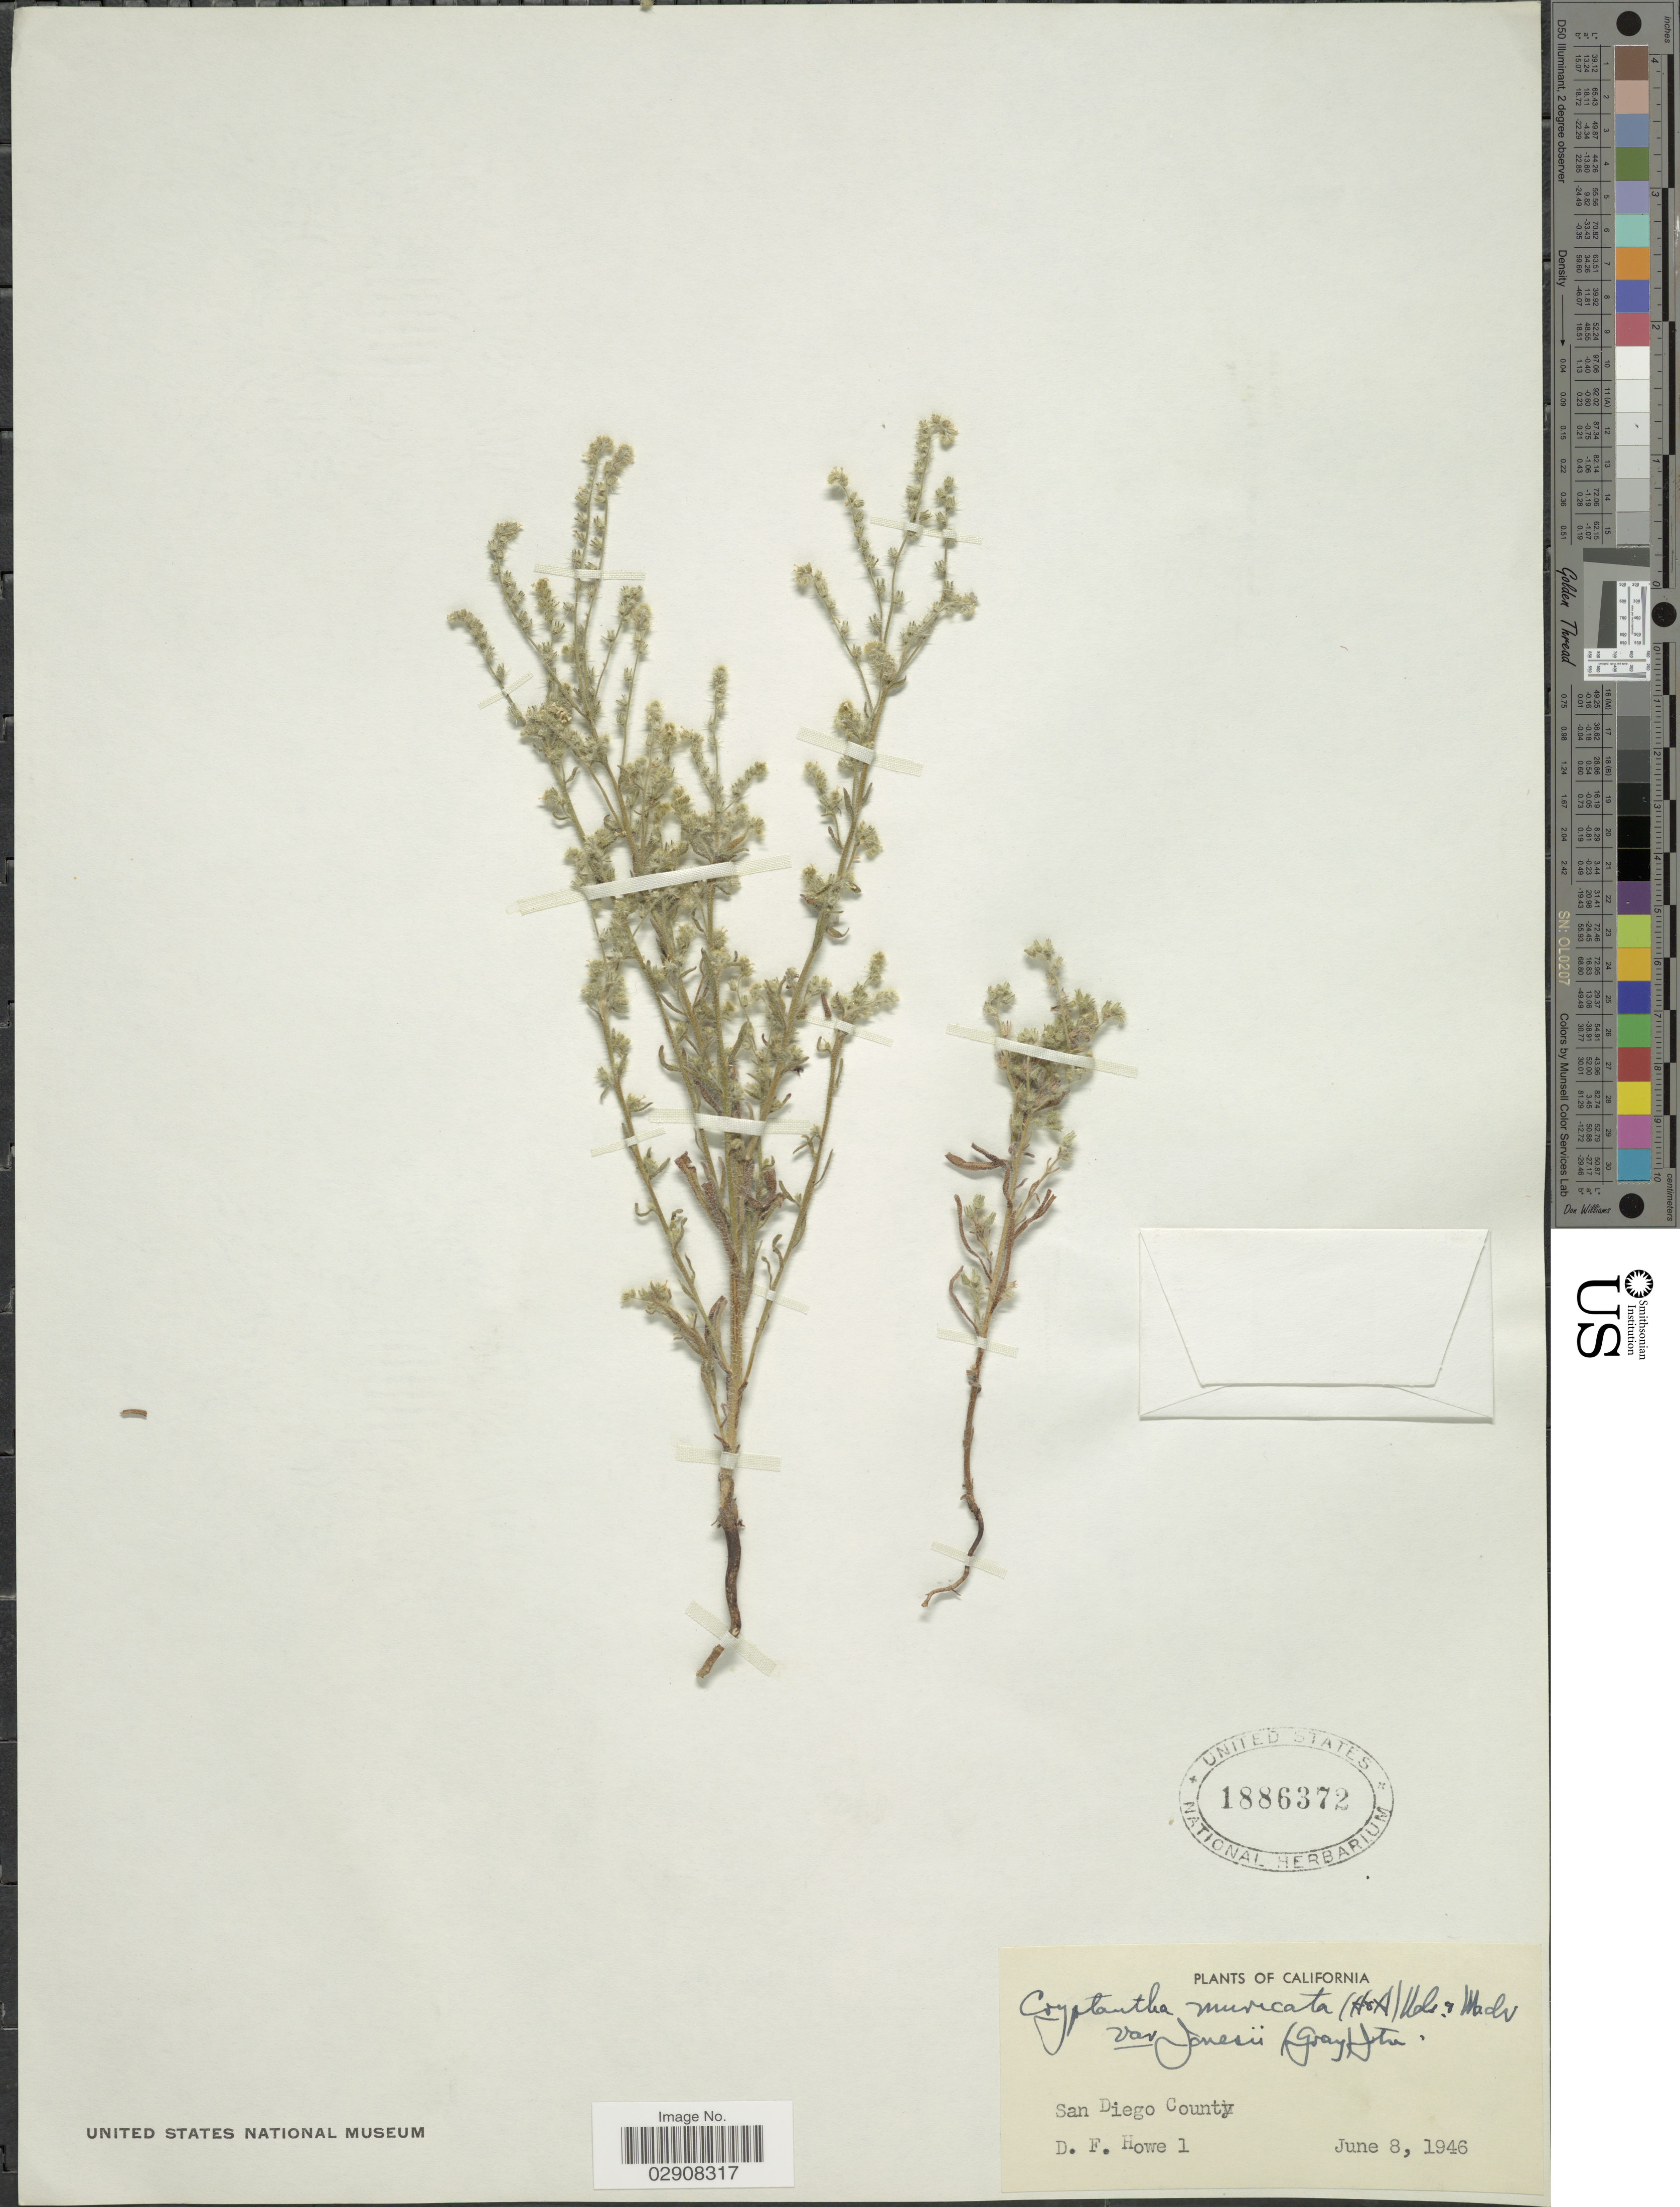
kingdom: Plantae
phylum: Tracheophyta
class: Magnoliopsida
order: Boraginales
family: Boraginaceae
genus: Cryptantha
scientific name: Cryptantha muricata var. jonesii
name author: (A. Gray) I.M. Johnst.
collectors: D. Howe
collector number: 1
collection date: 1946-06-08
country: United States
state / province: California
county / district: San Diego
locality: San Diego County.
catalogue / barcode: US 1886372